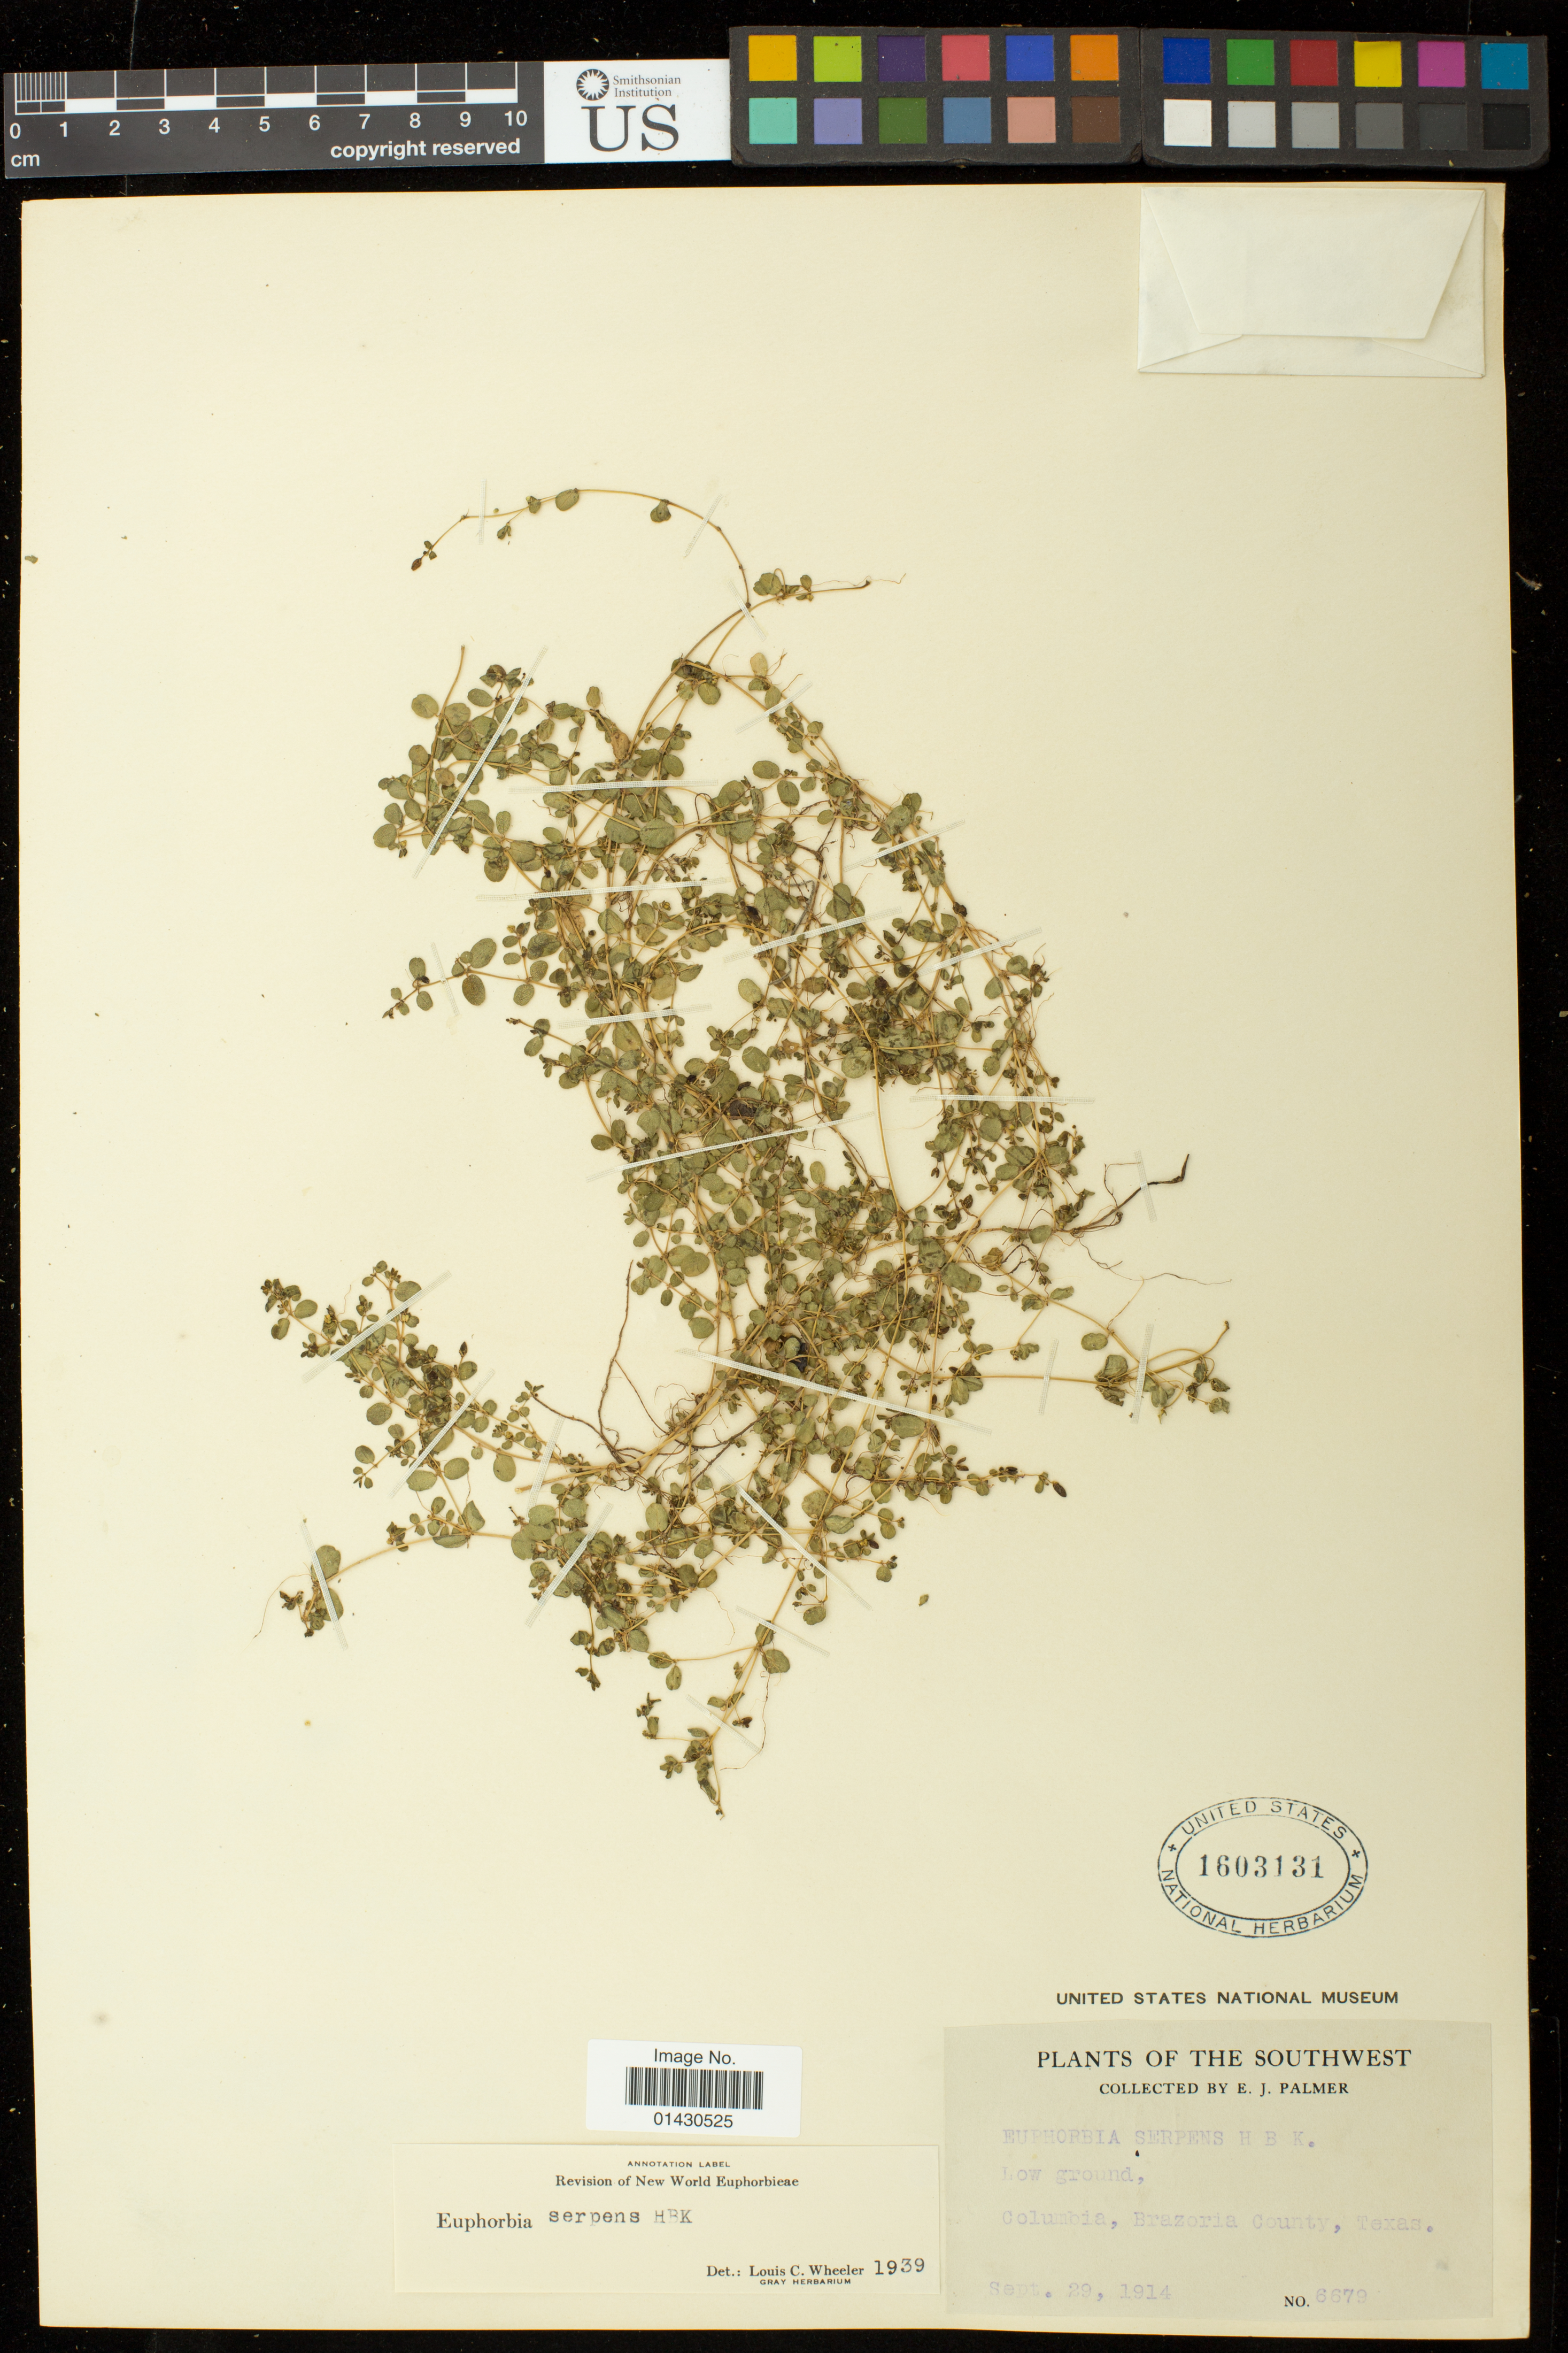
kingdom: Plantae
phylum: Tracheophyta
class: Magnoliopsida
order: Malpighiales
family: Euphorbiaceae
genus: Euphorbia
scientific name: Euphorbia serpens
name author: Kunth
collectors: E. J. Palmer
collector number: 6679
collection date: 1914-09-29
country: United States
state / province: Texas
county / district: Brazoria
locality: Columbia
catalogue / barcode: US 1603131